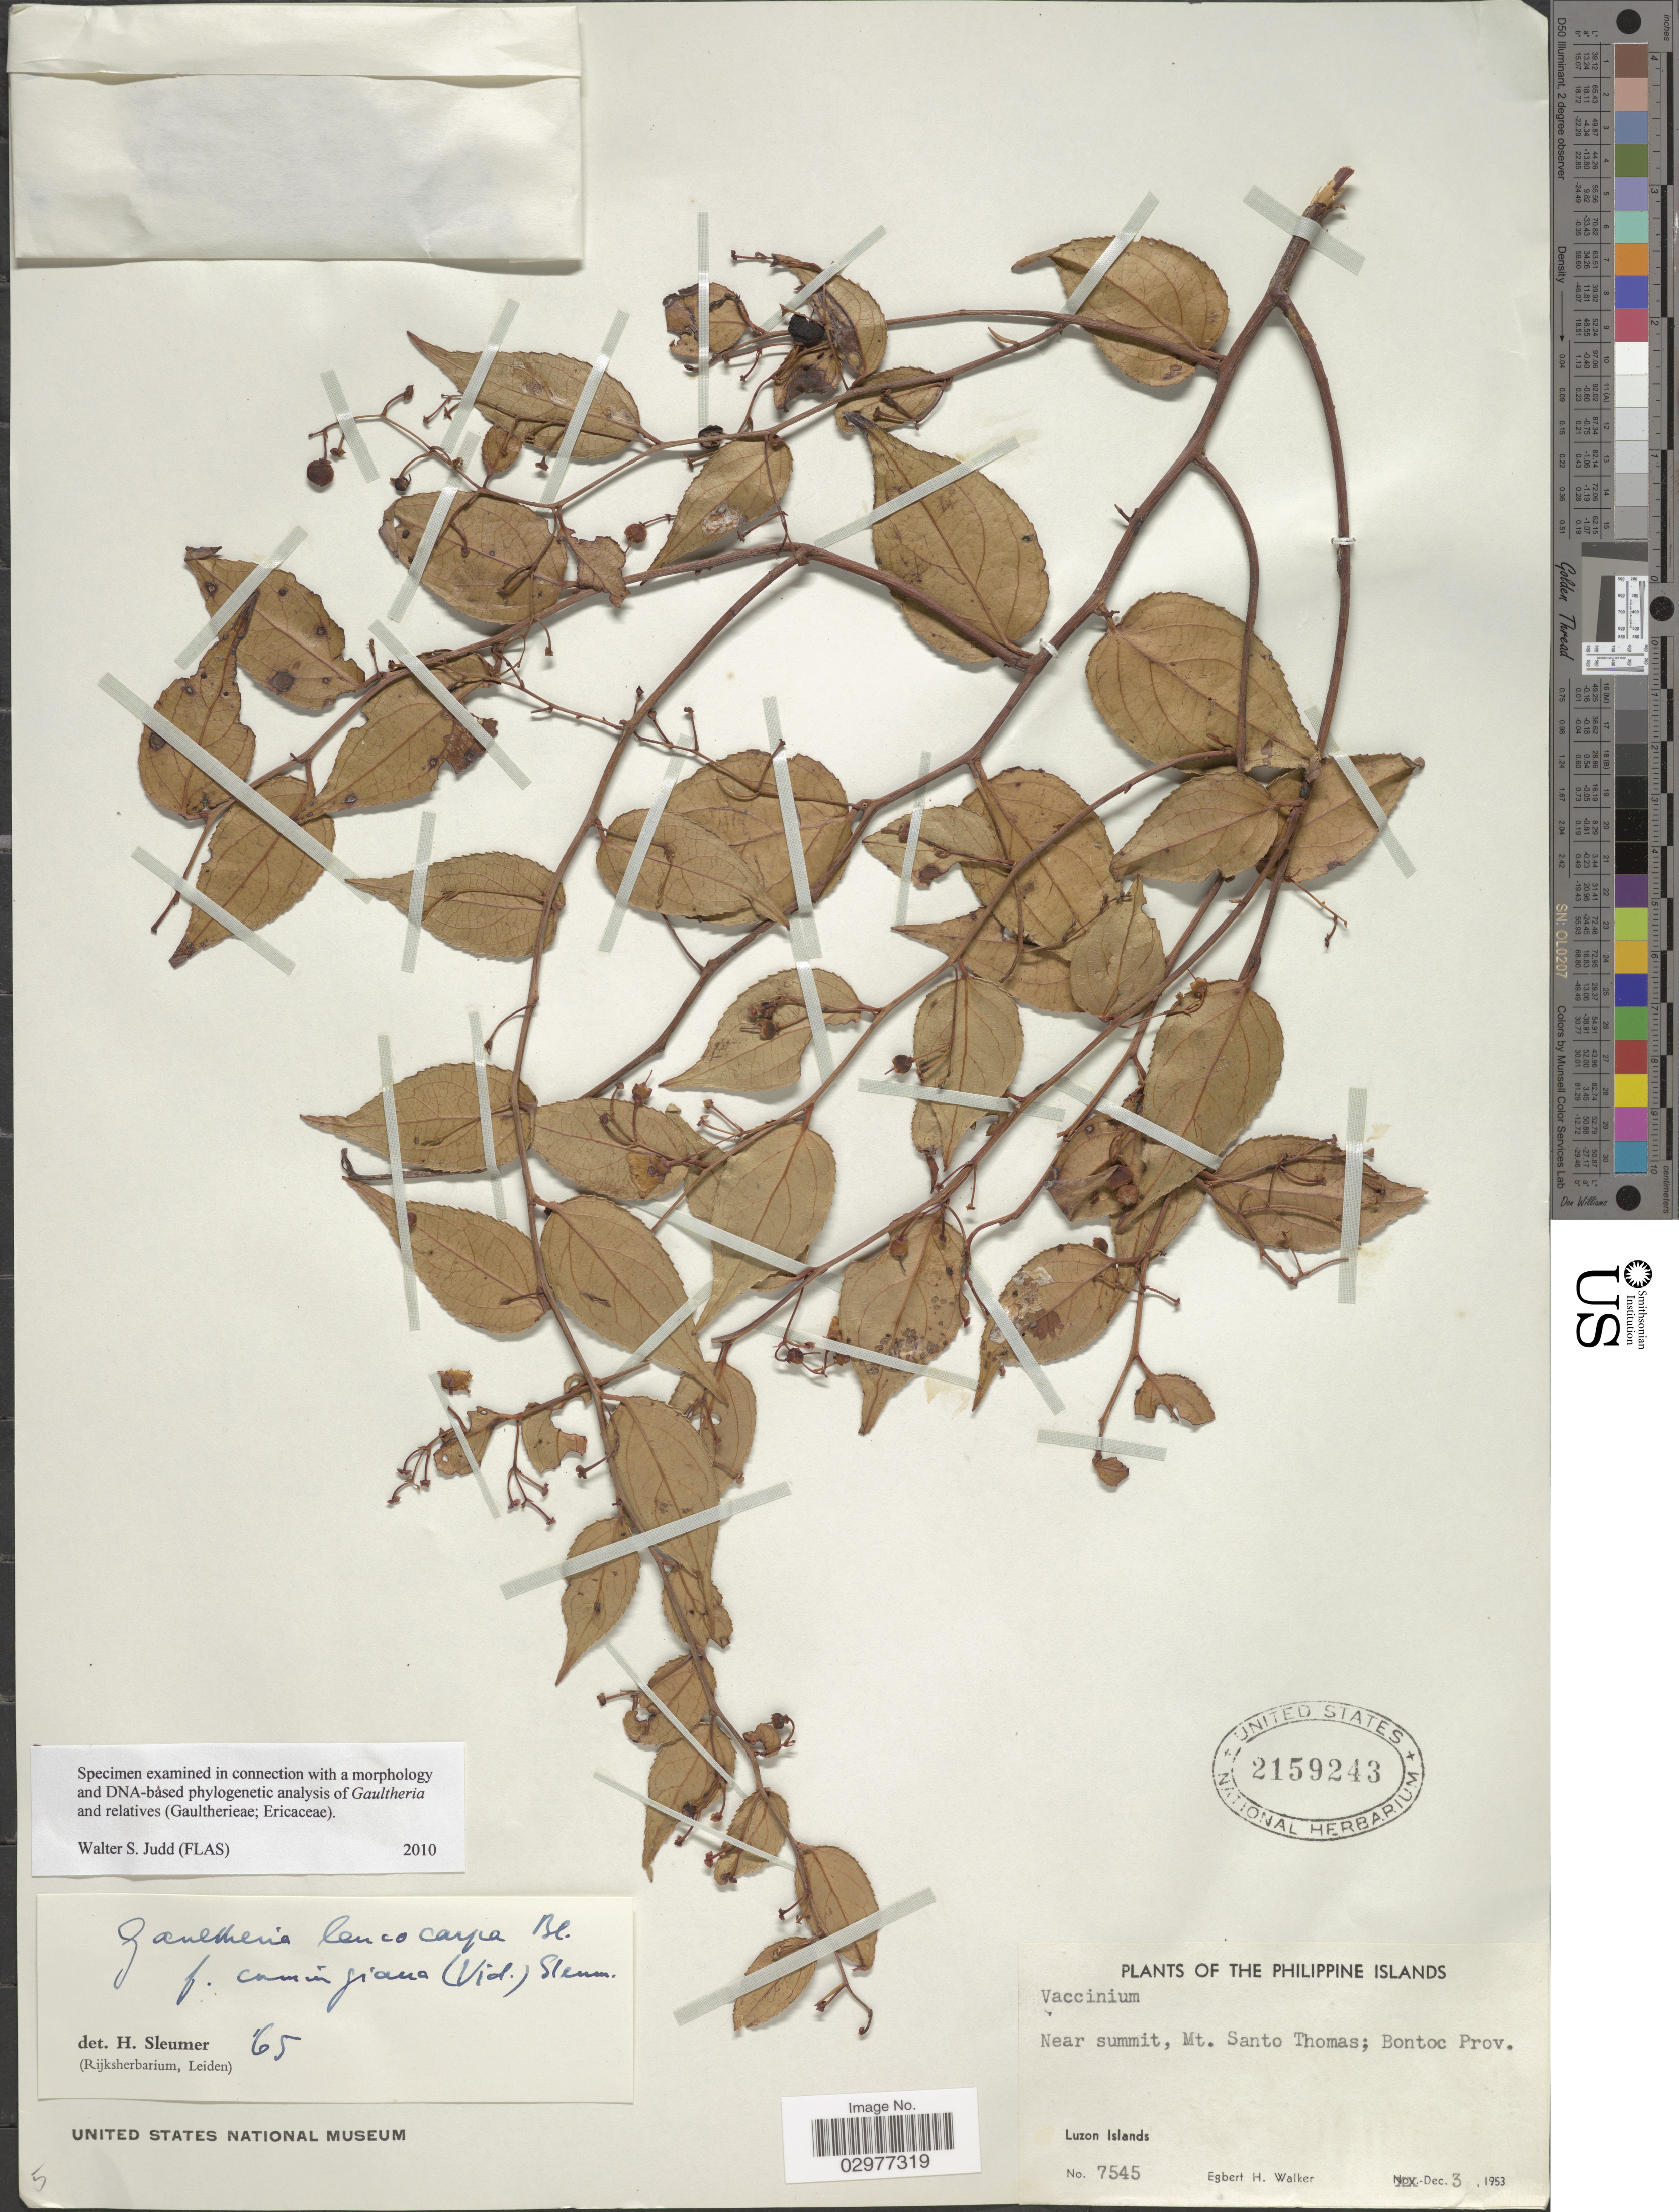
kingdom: Plantae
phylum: Tracheophyta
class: Magnoliopsida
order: Ericales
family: Ericaceae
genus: Gaultheria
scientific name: Gaultheria leucocarpa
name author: Blume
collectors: E. H. Walker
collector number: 7545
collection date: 1953-12-03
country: Philippines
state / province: Cordillera (Administrative Region)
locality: Philippine Islands. Near summit, Mt. Santo Thomas; Bontoc Prov. Luzon Islands.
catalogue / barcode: US 2159243